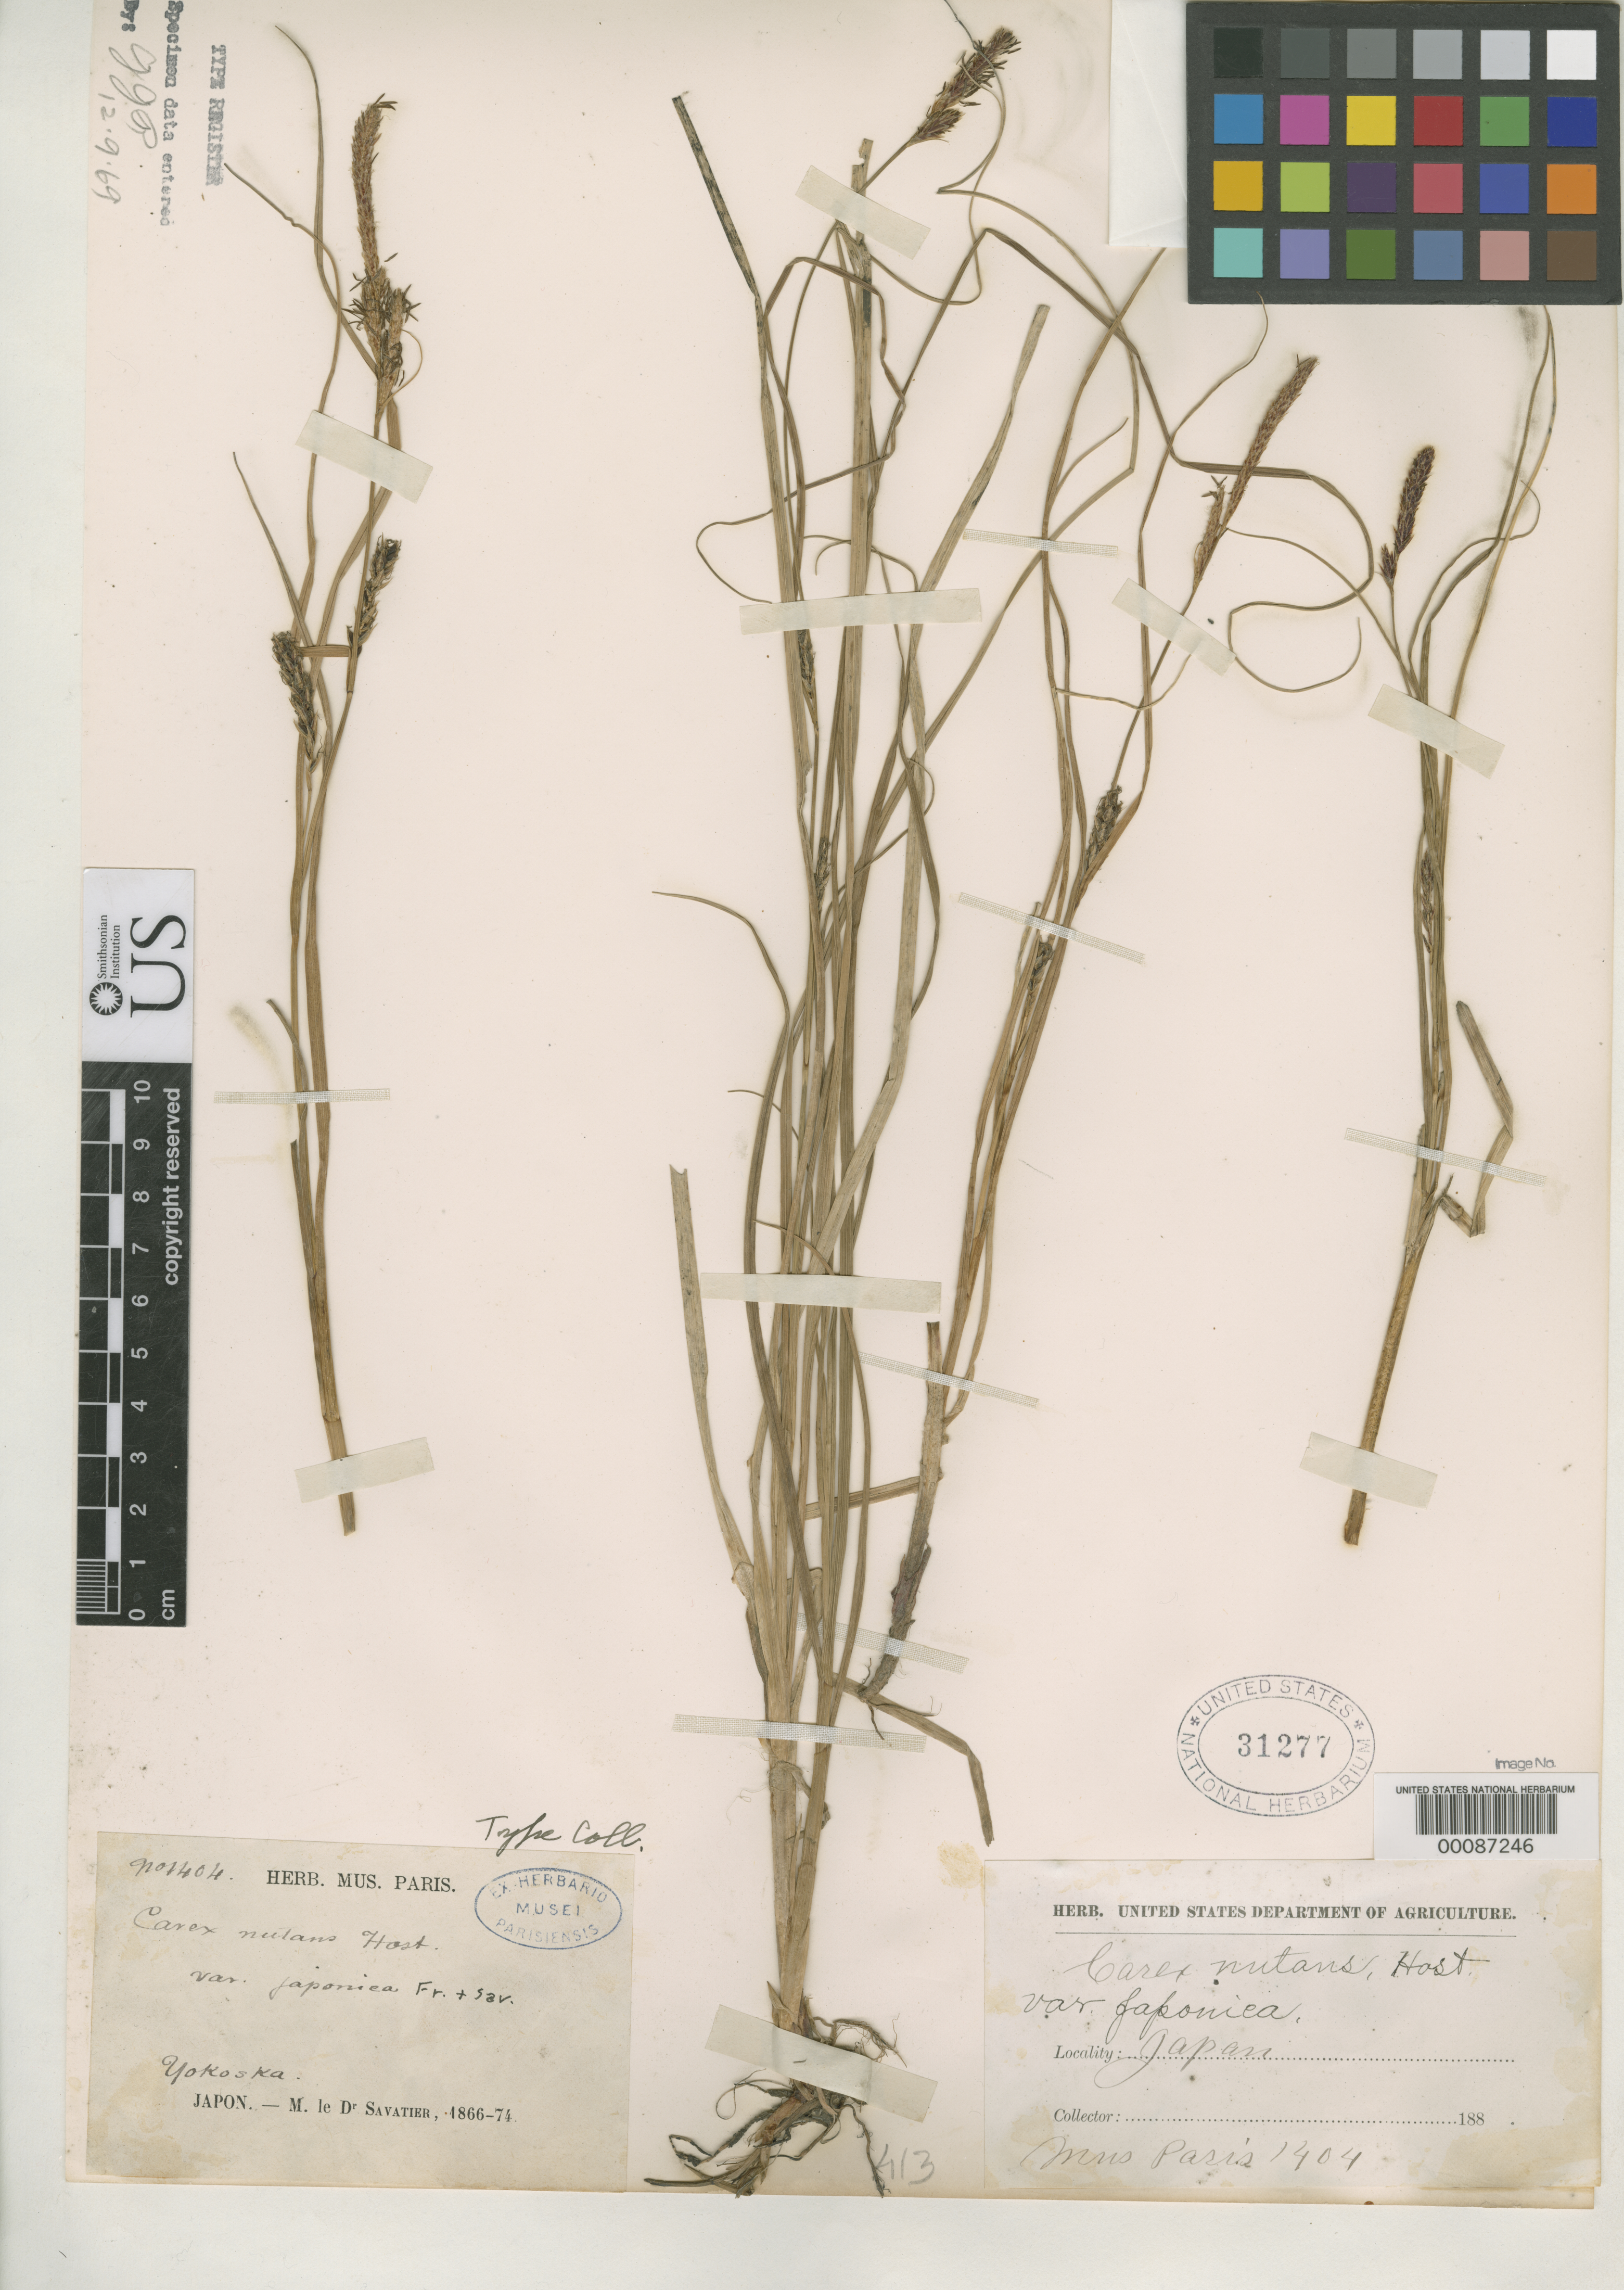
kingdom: Plantae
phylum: Tracheophyta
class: Liliopsida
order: Poales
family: Cyperaceae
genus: Carex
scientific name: Carex nutans var. japonica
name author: Franch. & Sav.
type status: Type Material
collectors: P. Savatier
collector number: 1404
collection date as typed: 1866 to -- --- 1874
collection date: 1866/1874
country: Japan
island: Honshu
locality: Yokosuka.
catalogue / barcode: US 31277